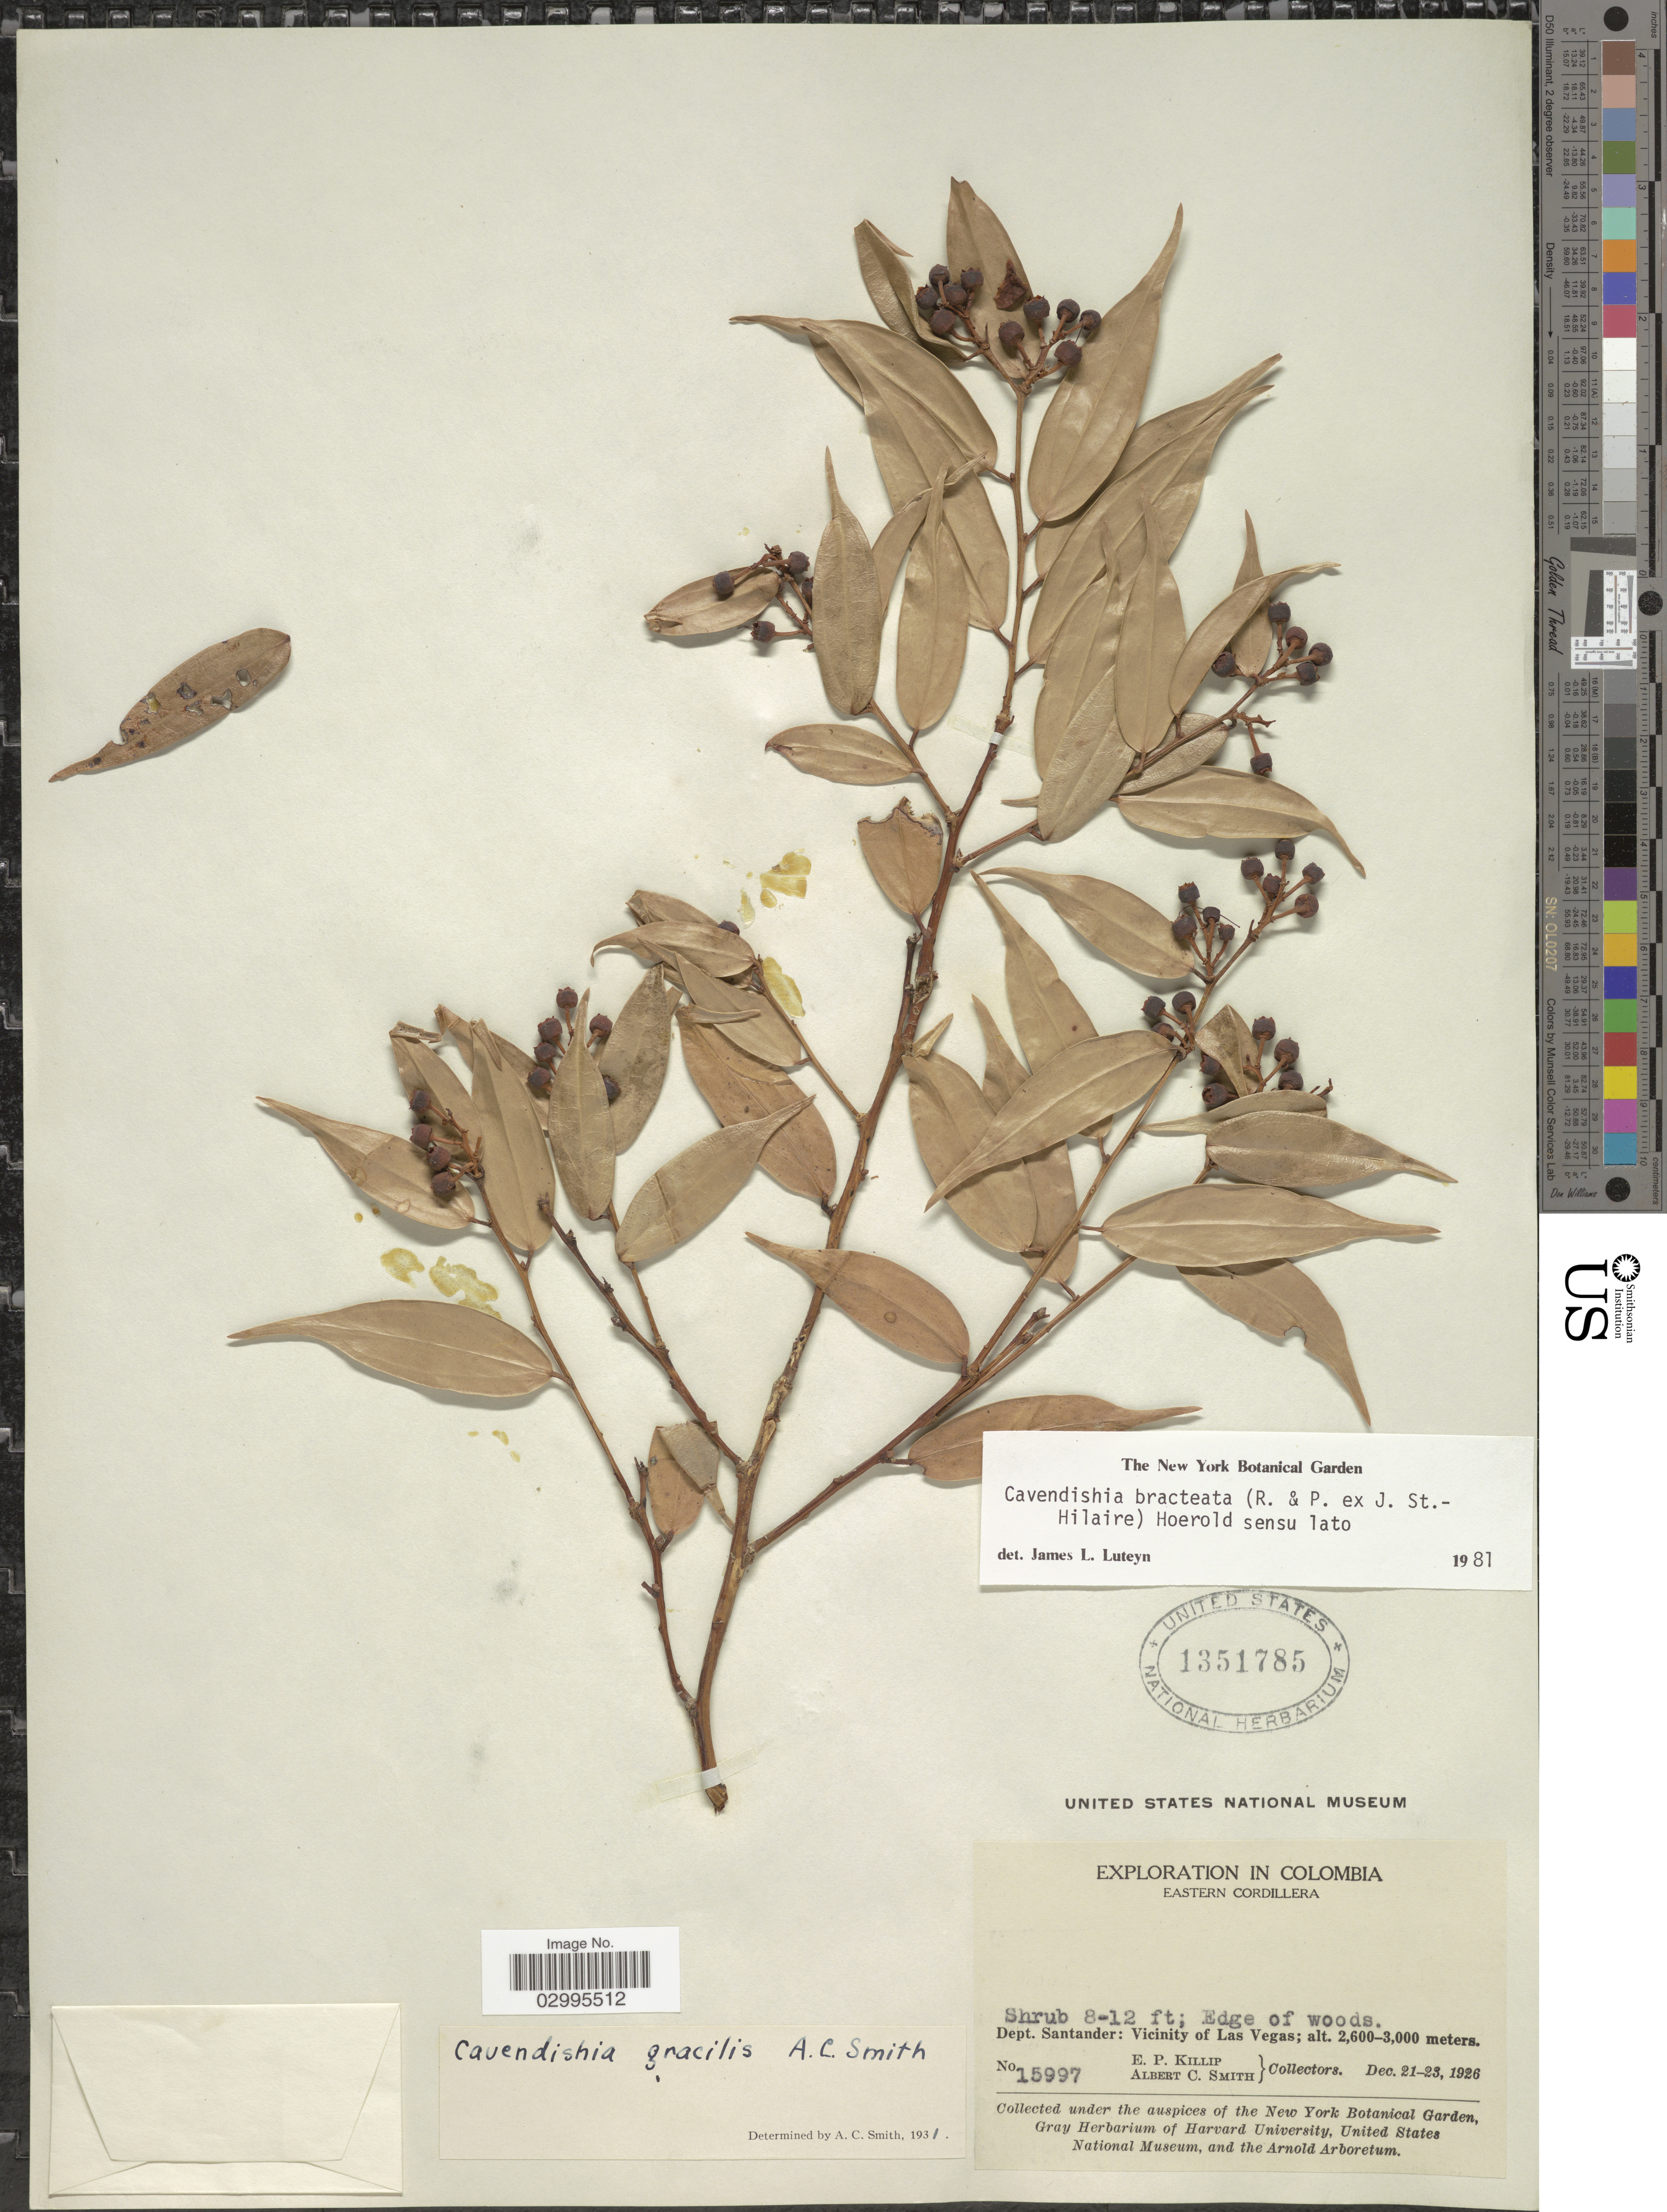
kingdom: Plantae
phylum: Tracheophyta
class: Magnoliopsida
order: Ericales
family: Ericaceae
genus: Cavendishia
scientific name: Cavendishia bracteata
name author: (Ruiz & Pav. ex J. St.-Hil.) Hoerold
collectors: E. P. Killip & A. C. Smith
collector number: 15997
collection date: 1926-12-21/1926-12-23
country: Colombia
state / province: Santander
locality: Eastern Cordillera. Dept. Santander: Vicinity of Las Vegas.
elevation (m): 2600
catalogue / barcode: US 1351785